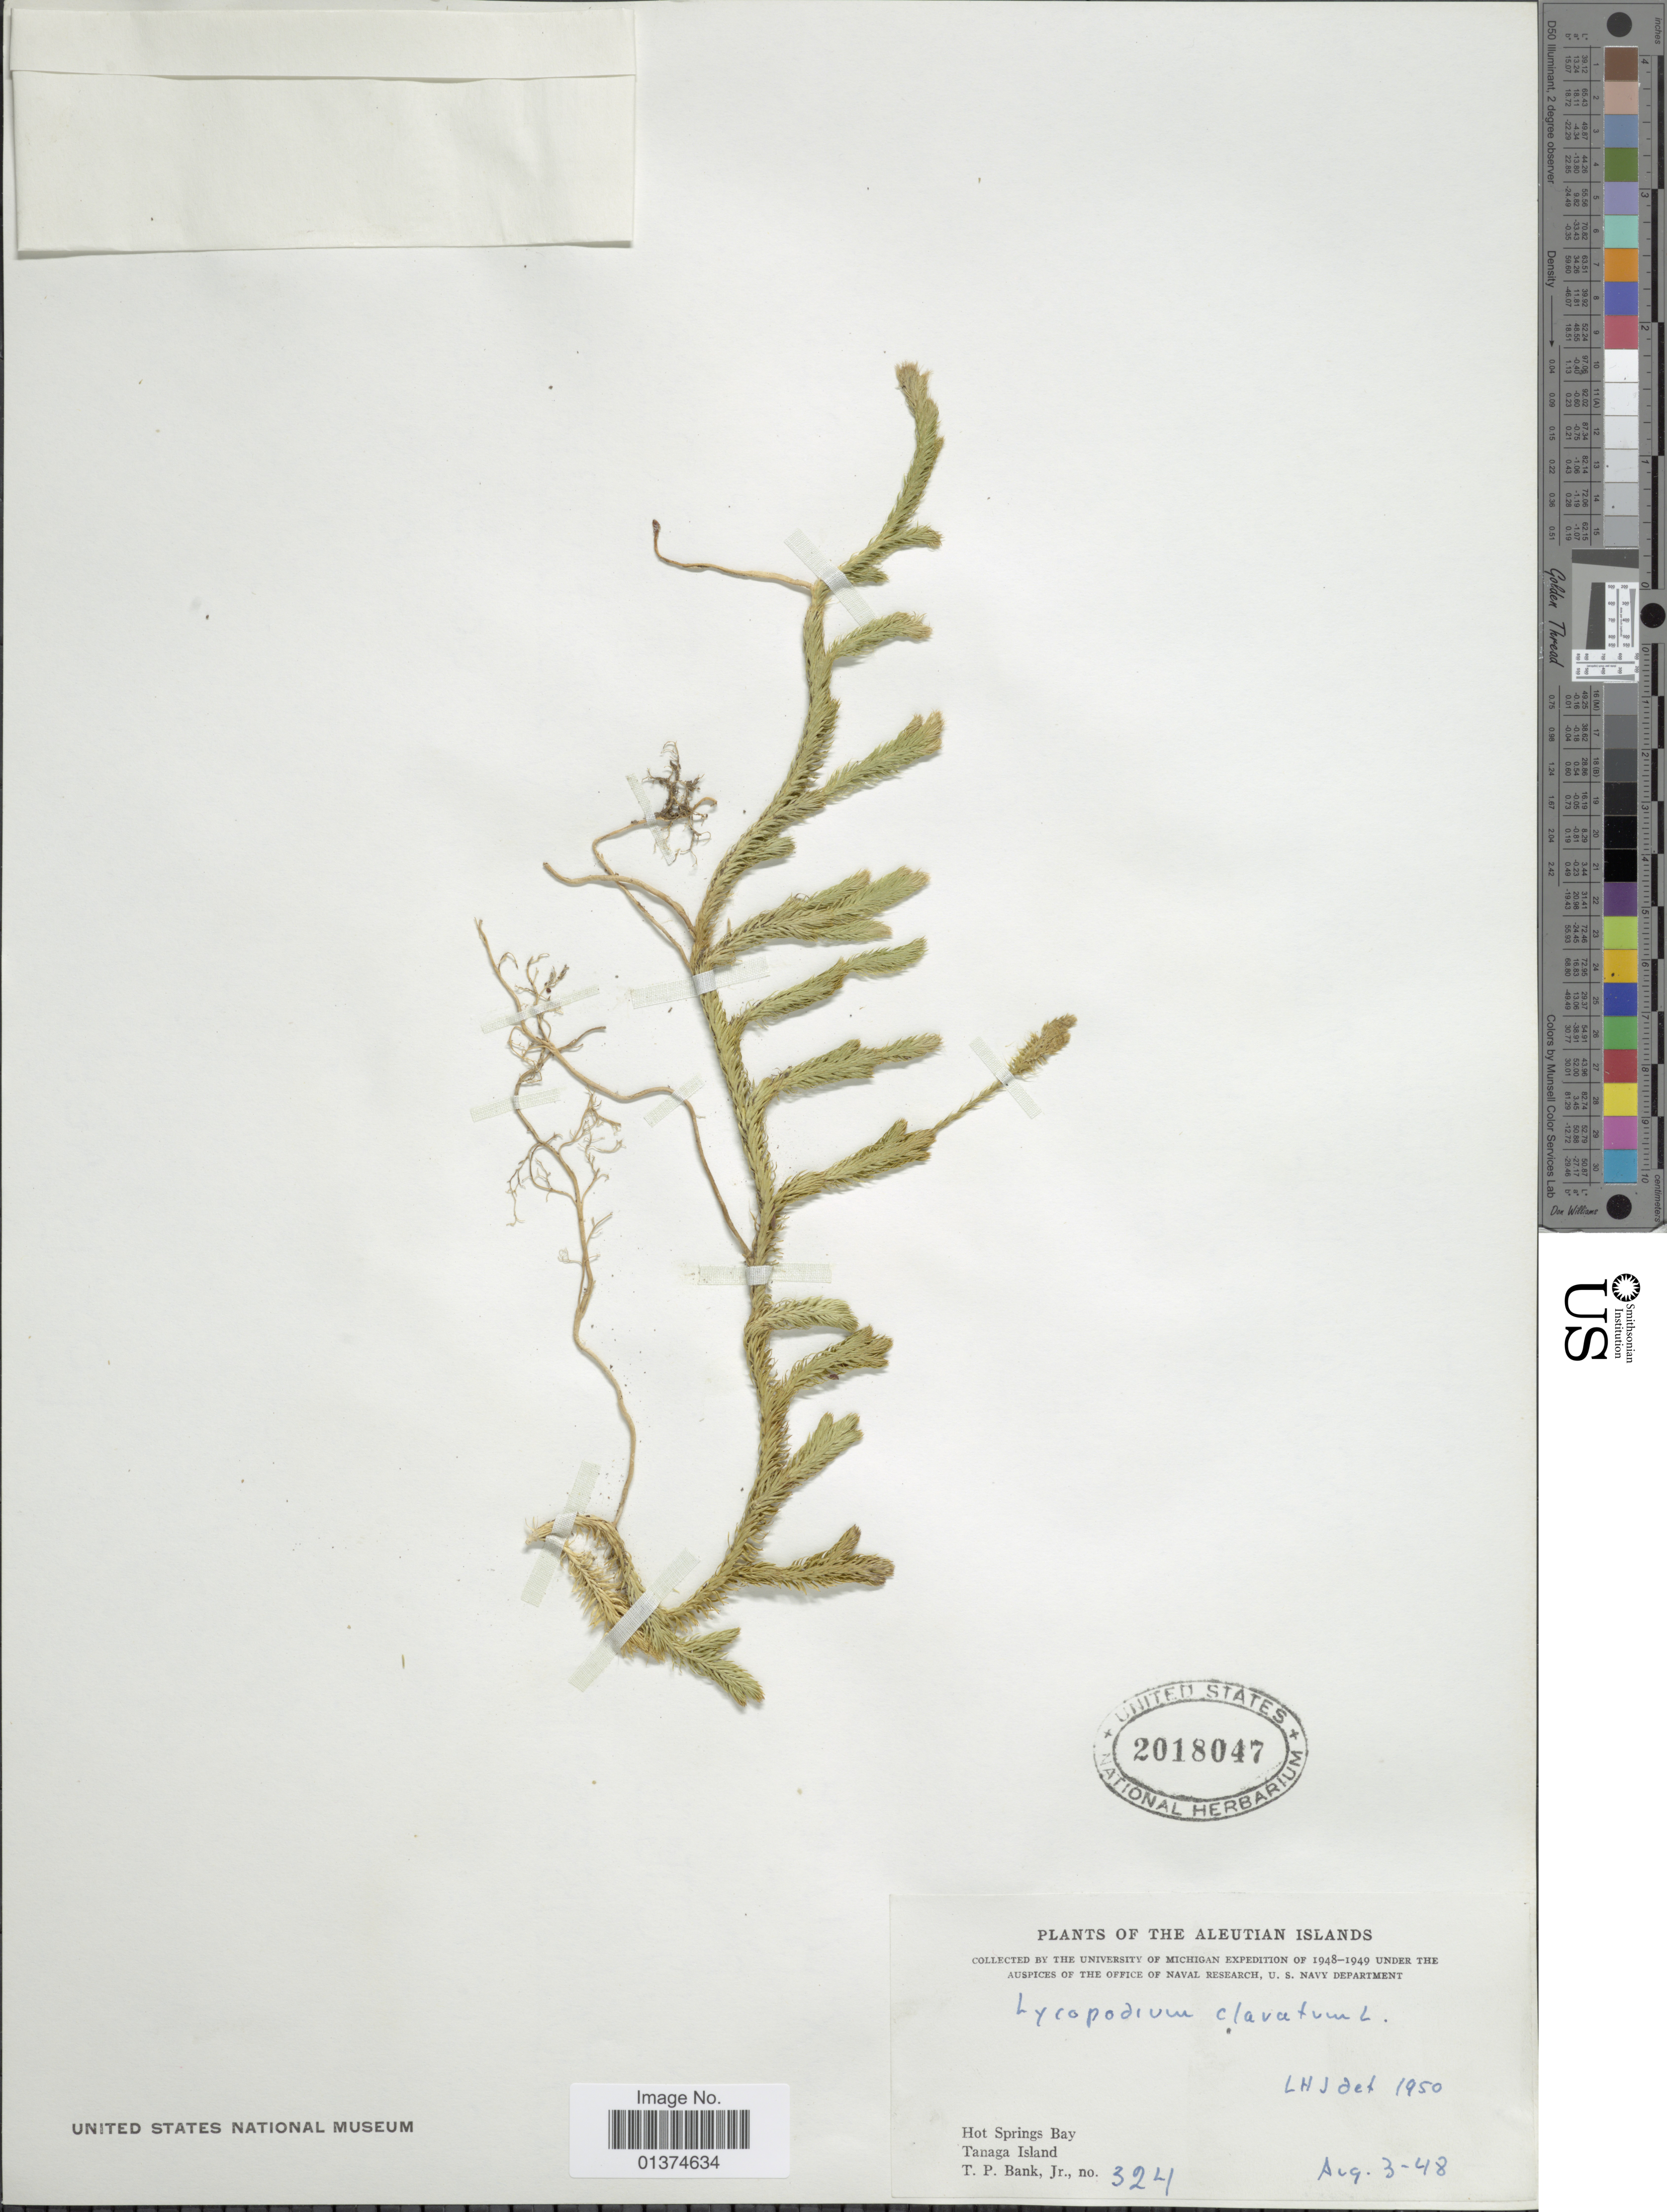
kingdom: Plantae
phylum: Tracheophyta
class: Lycopodiopsida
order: Lycopodiales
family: Lycopodiaceae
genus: Lycopodium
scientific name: Lycopodium clavatum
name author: L.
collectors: T. Bank Jr.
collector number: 324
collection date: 1948-08-03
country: United States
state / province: Alaska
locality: The Aleutian Islands, Hot Springs Bay, Tanaga Island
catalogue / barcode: US 2018047